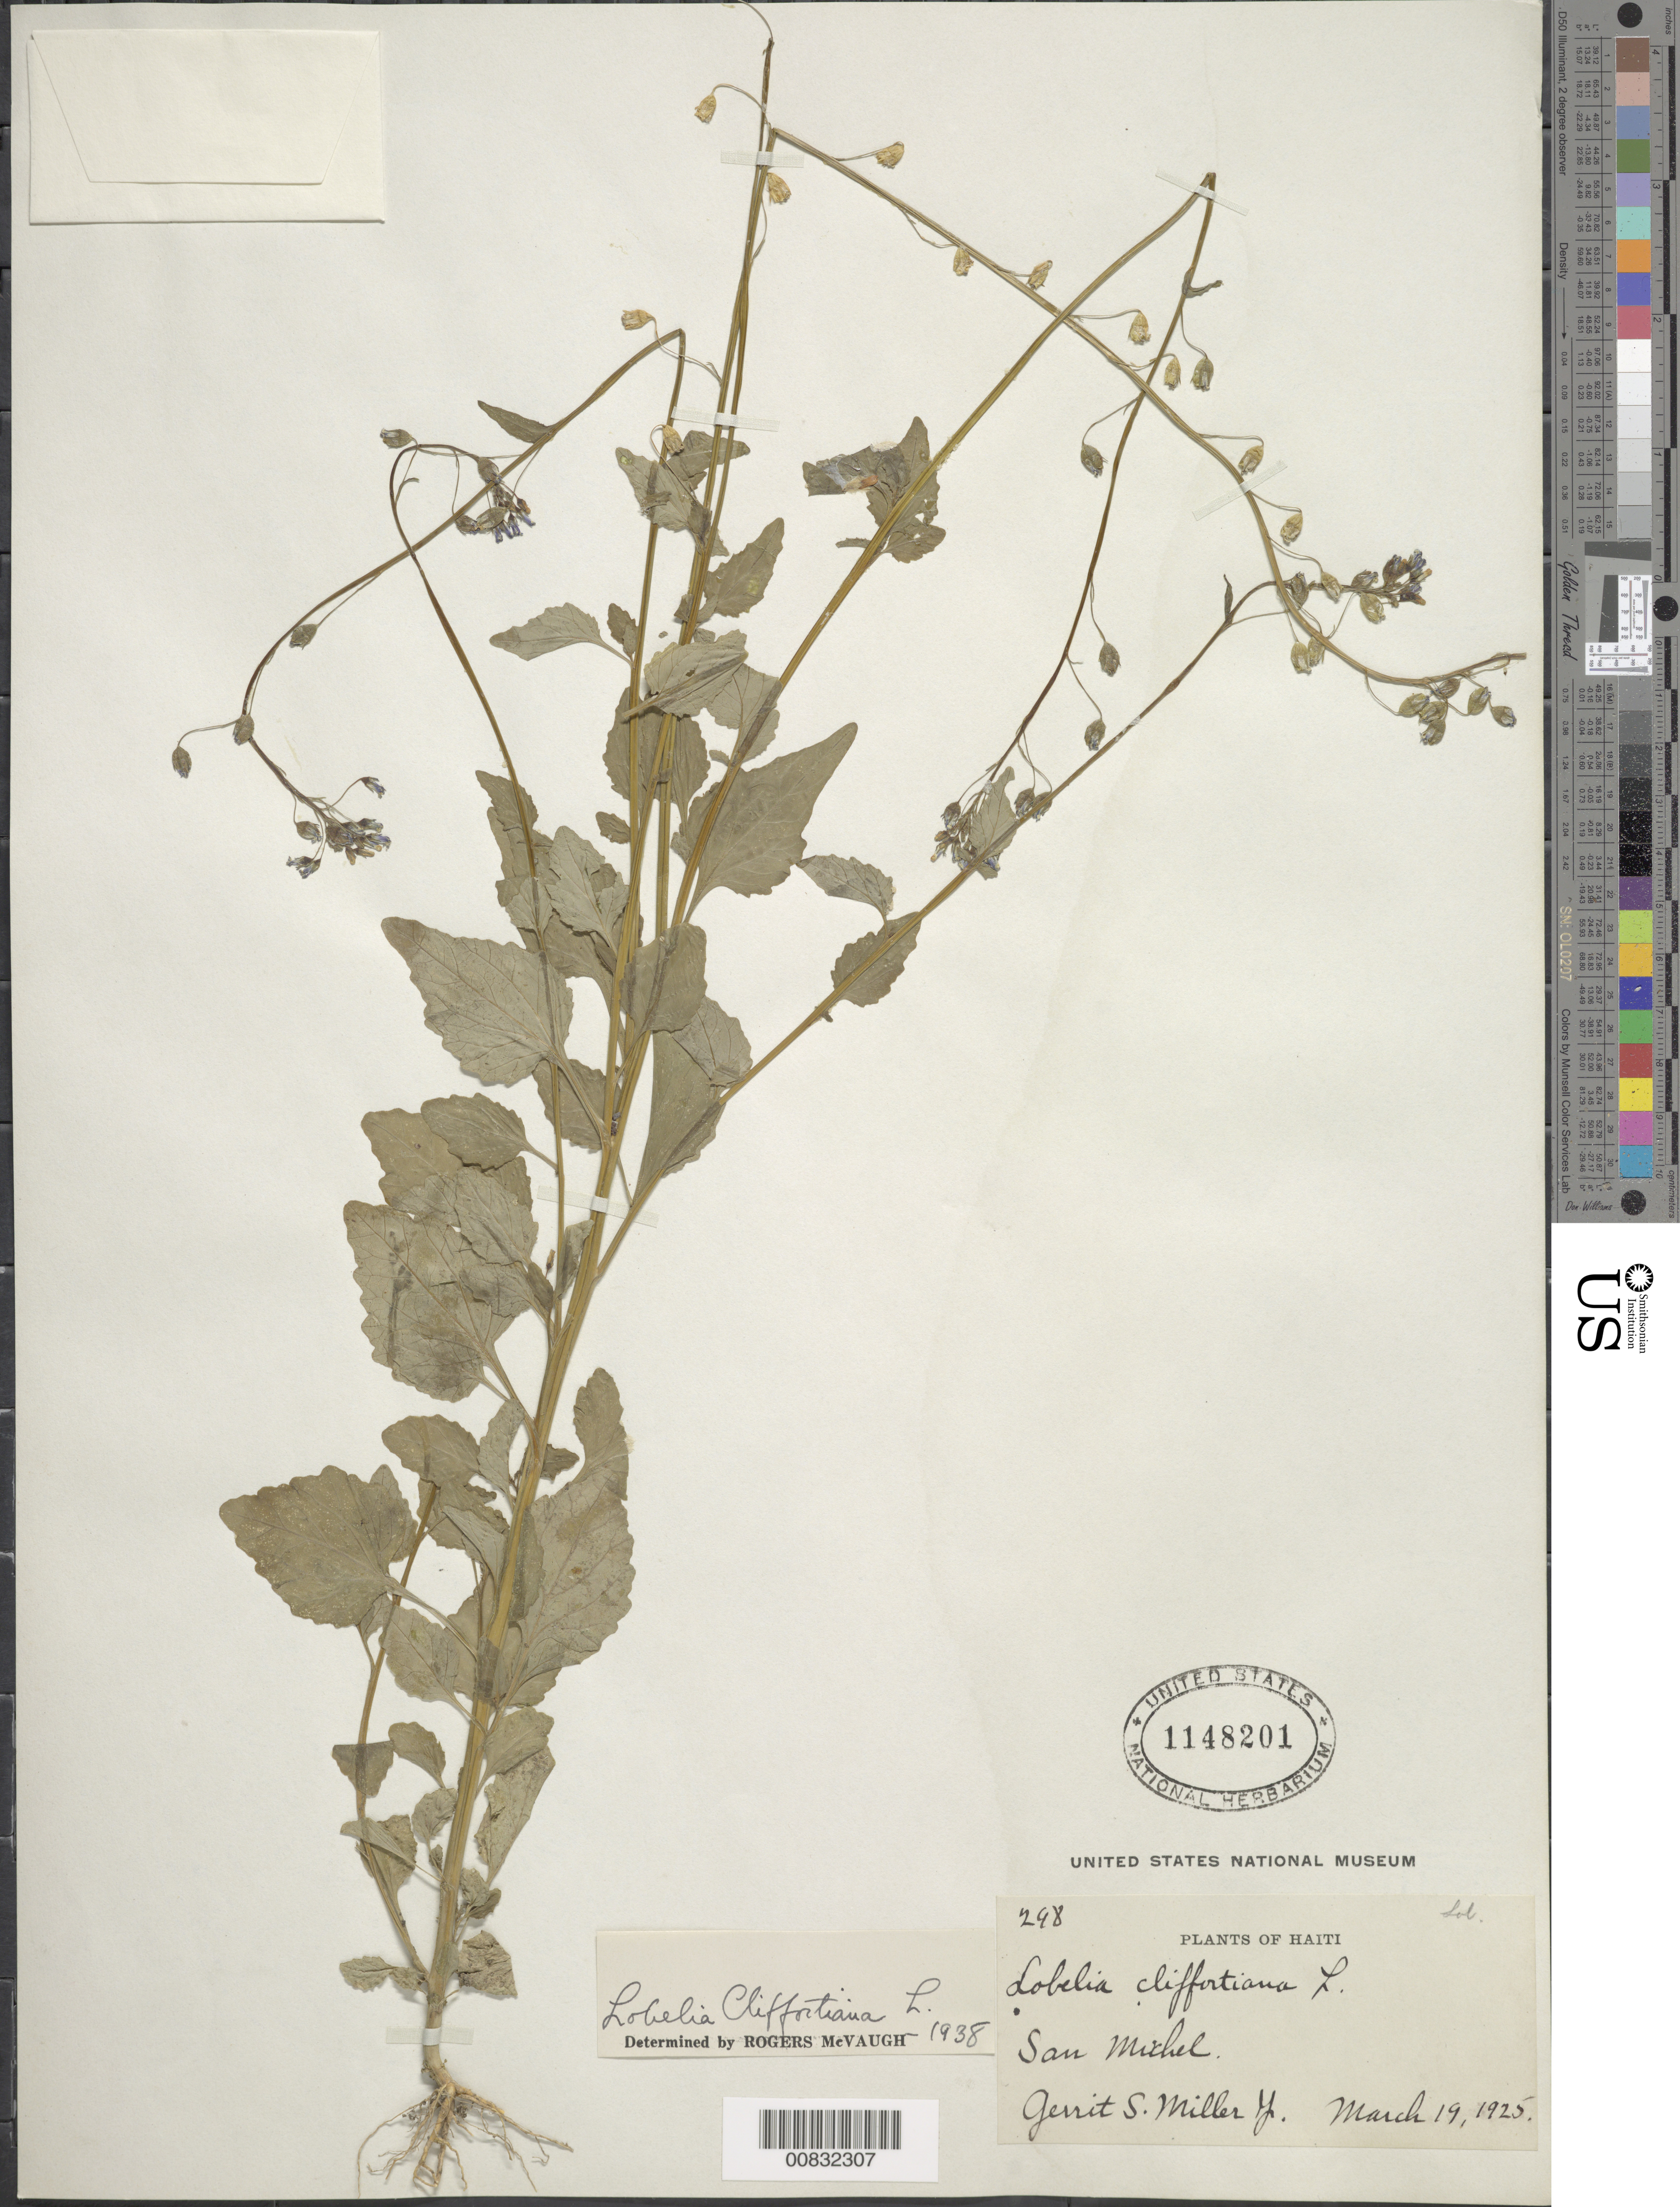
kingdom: Plantae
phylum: Tracheophyta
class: Magnoliopsida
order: Asterales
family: Campanulaceae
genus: Lobelia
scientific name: Lobelia cliffortiana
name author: L.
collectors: G. S. Miller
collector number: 298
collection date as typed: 19 Mar 1925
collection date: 1925-03-19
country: Haiti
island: Hispaniola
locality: San Michel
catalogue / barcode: US 1148201